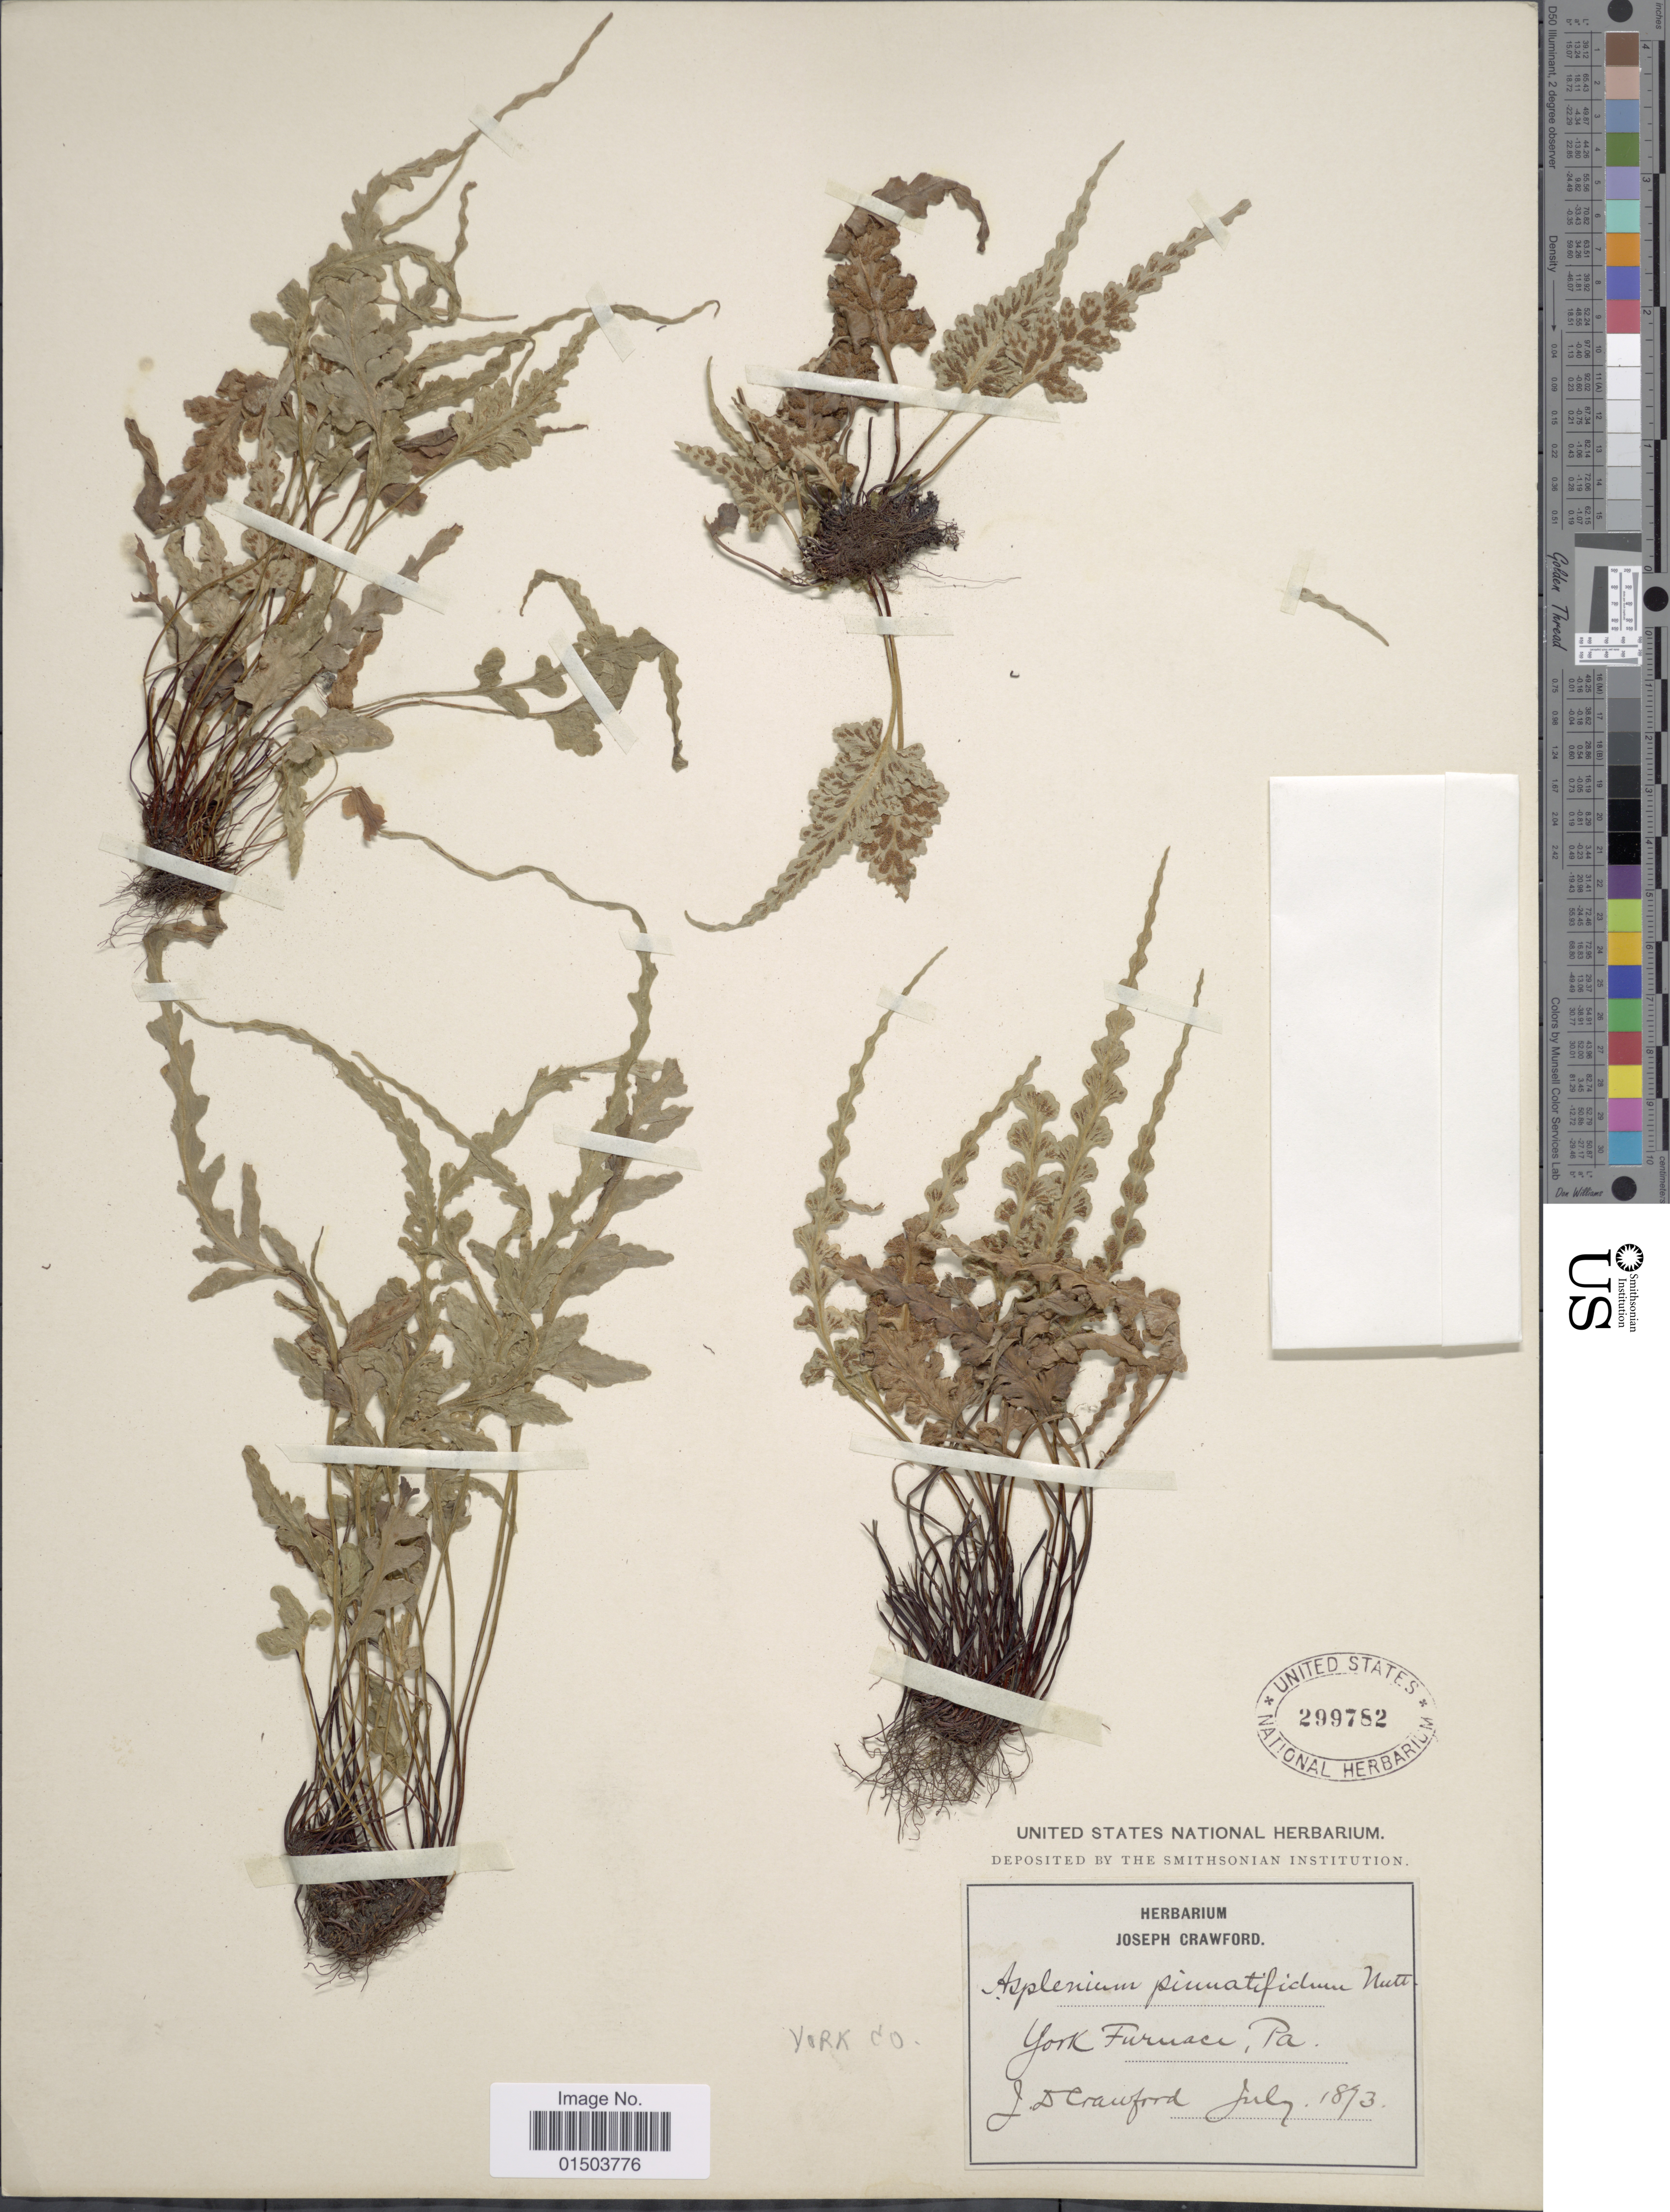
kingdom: Plantae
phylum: Tracheophyta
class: Polypodiopsida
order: Polypodiales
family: Aspleniaceae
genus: Asplenium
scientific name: Asplenium pinnatifidum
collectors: J. Crawford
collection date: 1873-07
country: United States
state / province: Pennsylvania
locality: York Co., York Furnace.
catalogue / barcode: US 299782